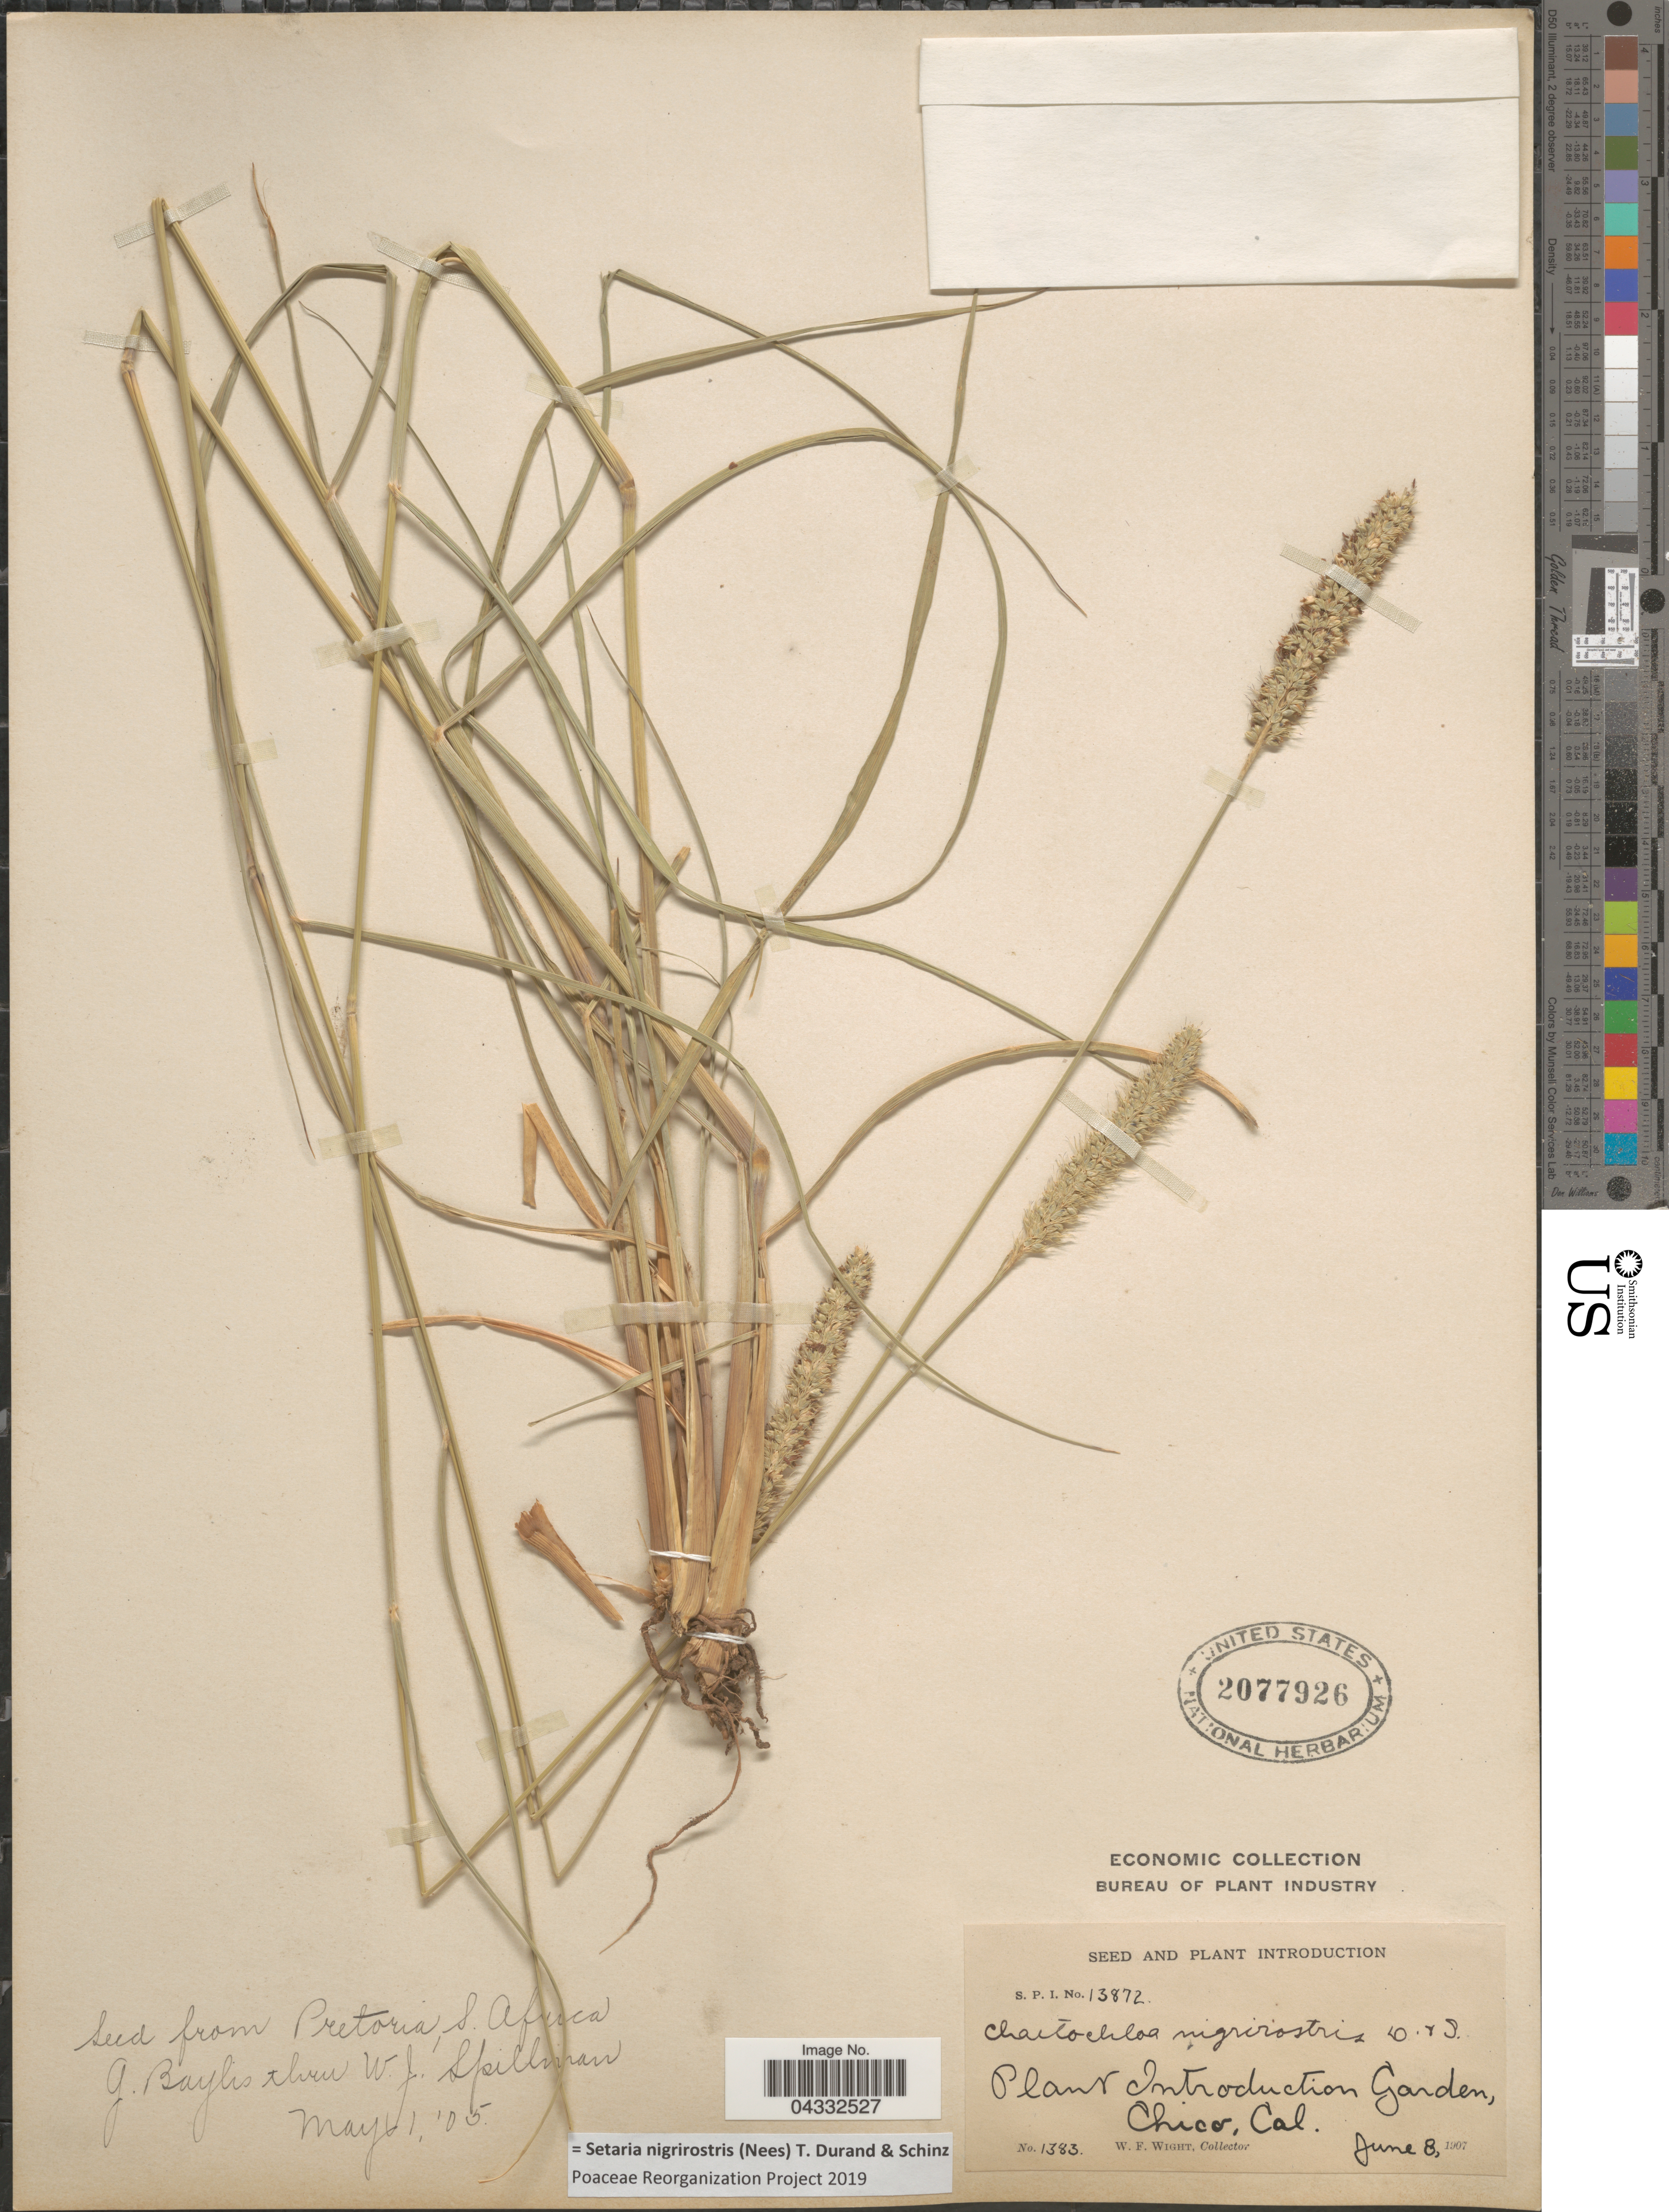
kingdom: Plantae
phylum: Tracheophyta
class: Liliopsida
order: Poales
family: Poaceae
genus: Setaria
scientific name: Setaria nigrirostris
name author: (Nees) Durand & Schinz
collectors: W. Wight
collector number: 1383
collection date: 1907-06-08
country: United States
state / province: California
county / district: Butte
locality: Plant Introduction Garden, Chico.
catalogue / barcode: US 2077926